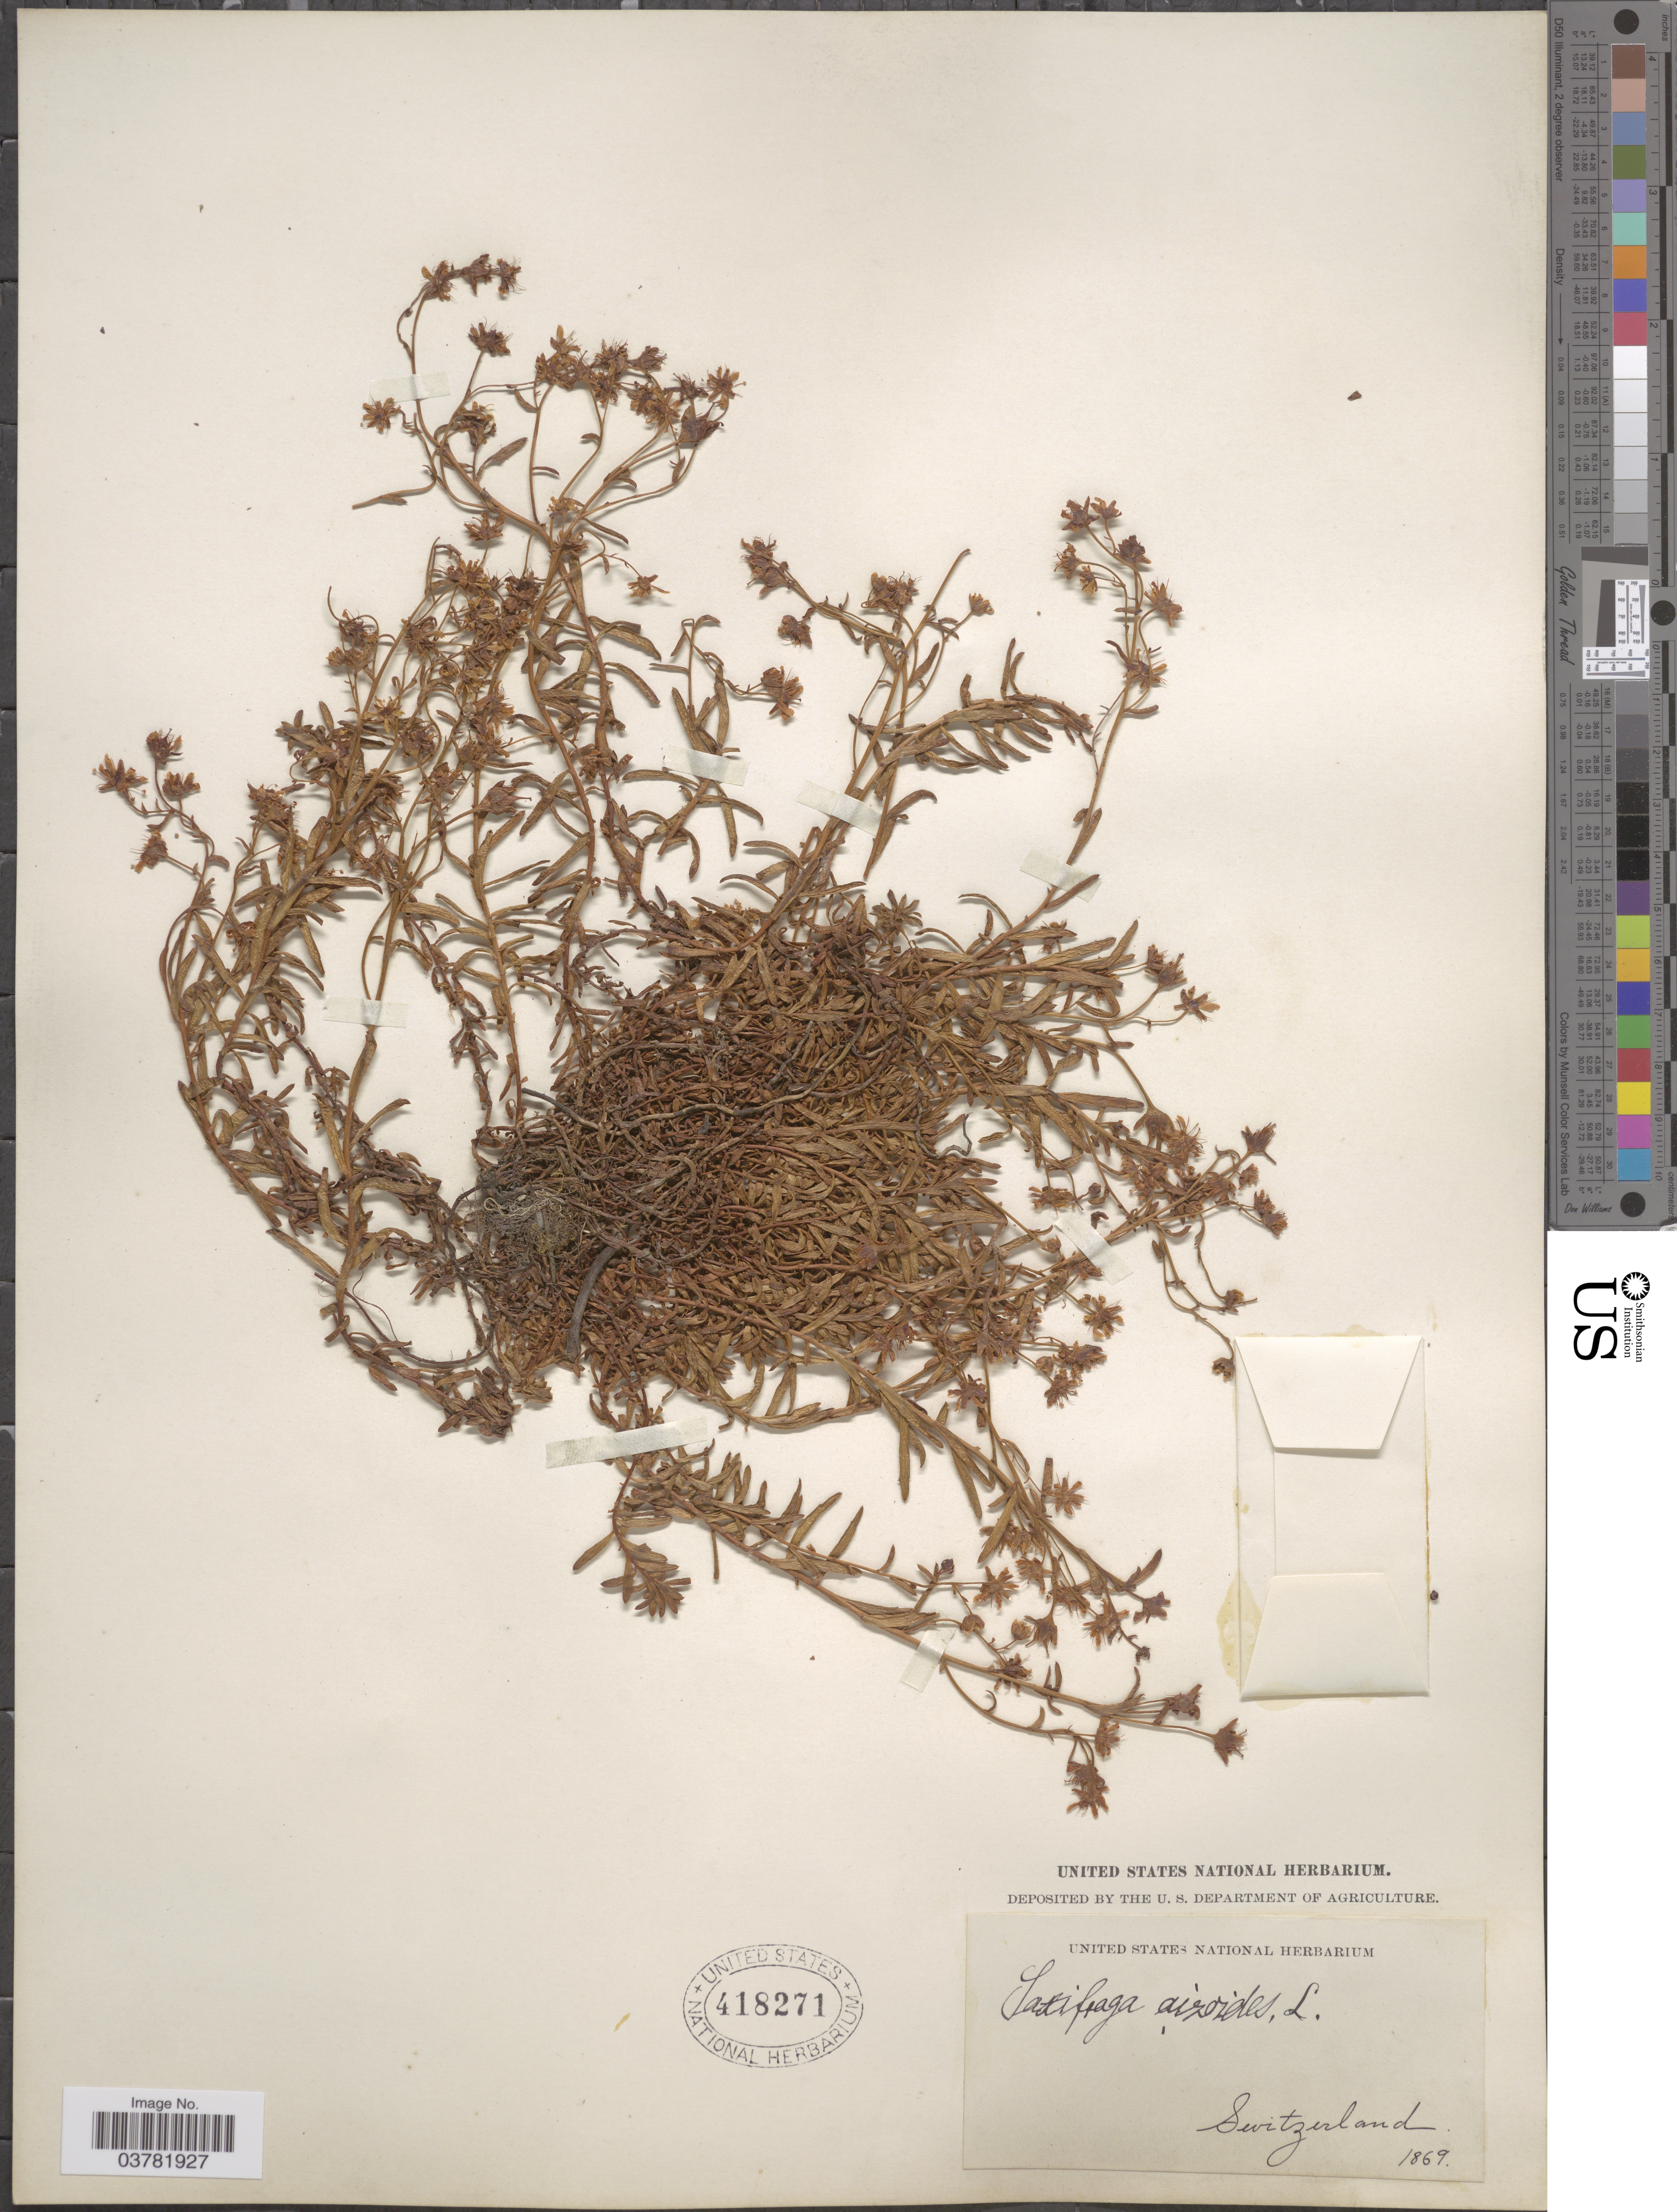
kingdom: Plantae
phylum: Tracheophyta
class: Magnoliopsida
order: Saxifragales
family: Saxifragaceae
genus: Saxifraga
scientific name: Saxifraga aizoides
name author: L.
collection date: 1869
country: Switzerland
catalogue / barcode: US 418271